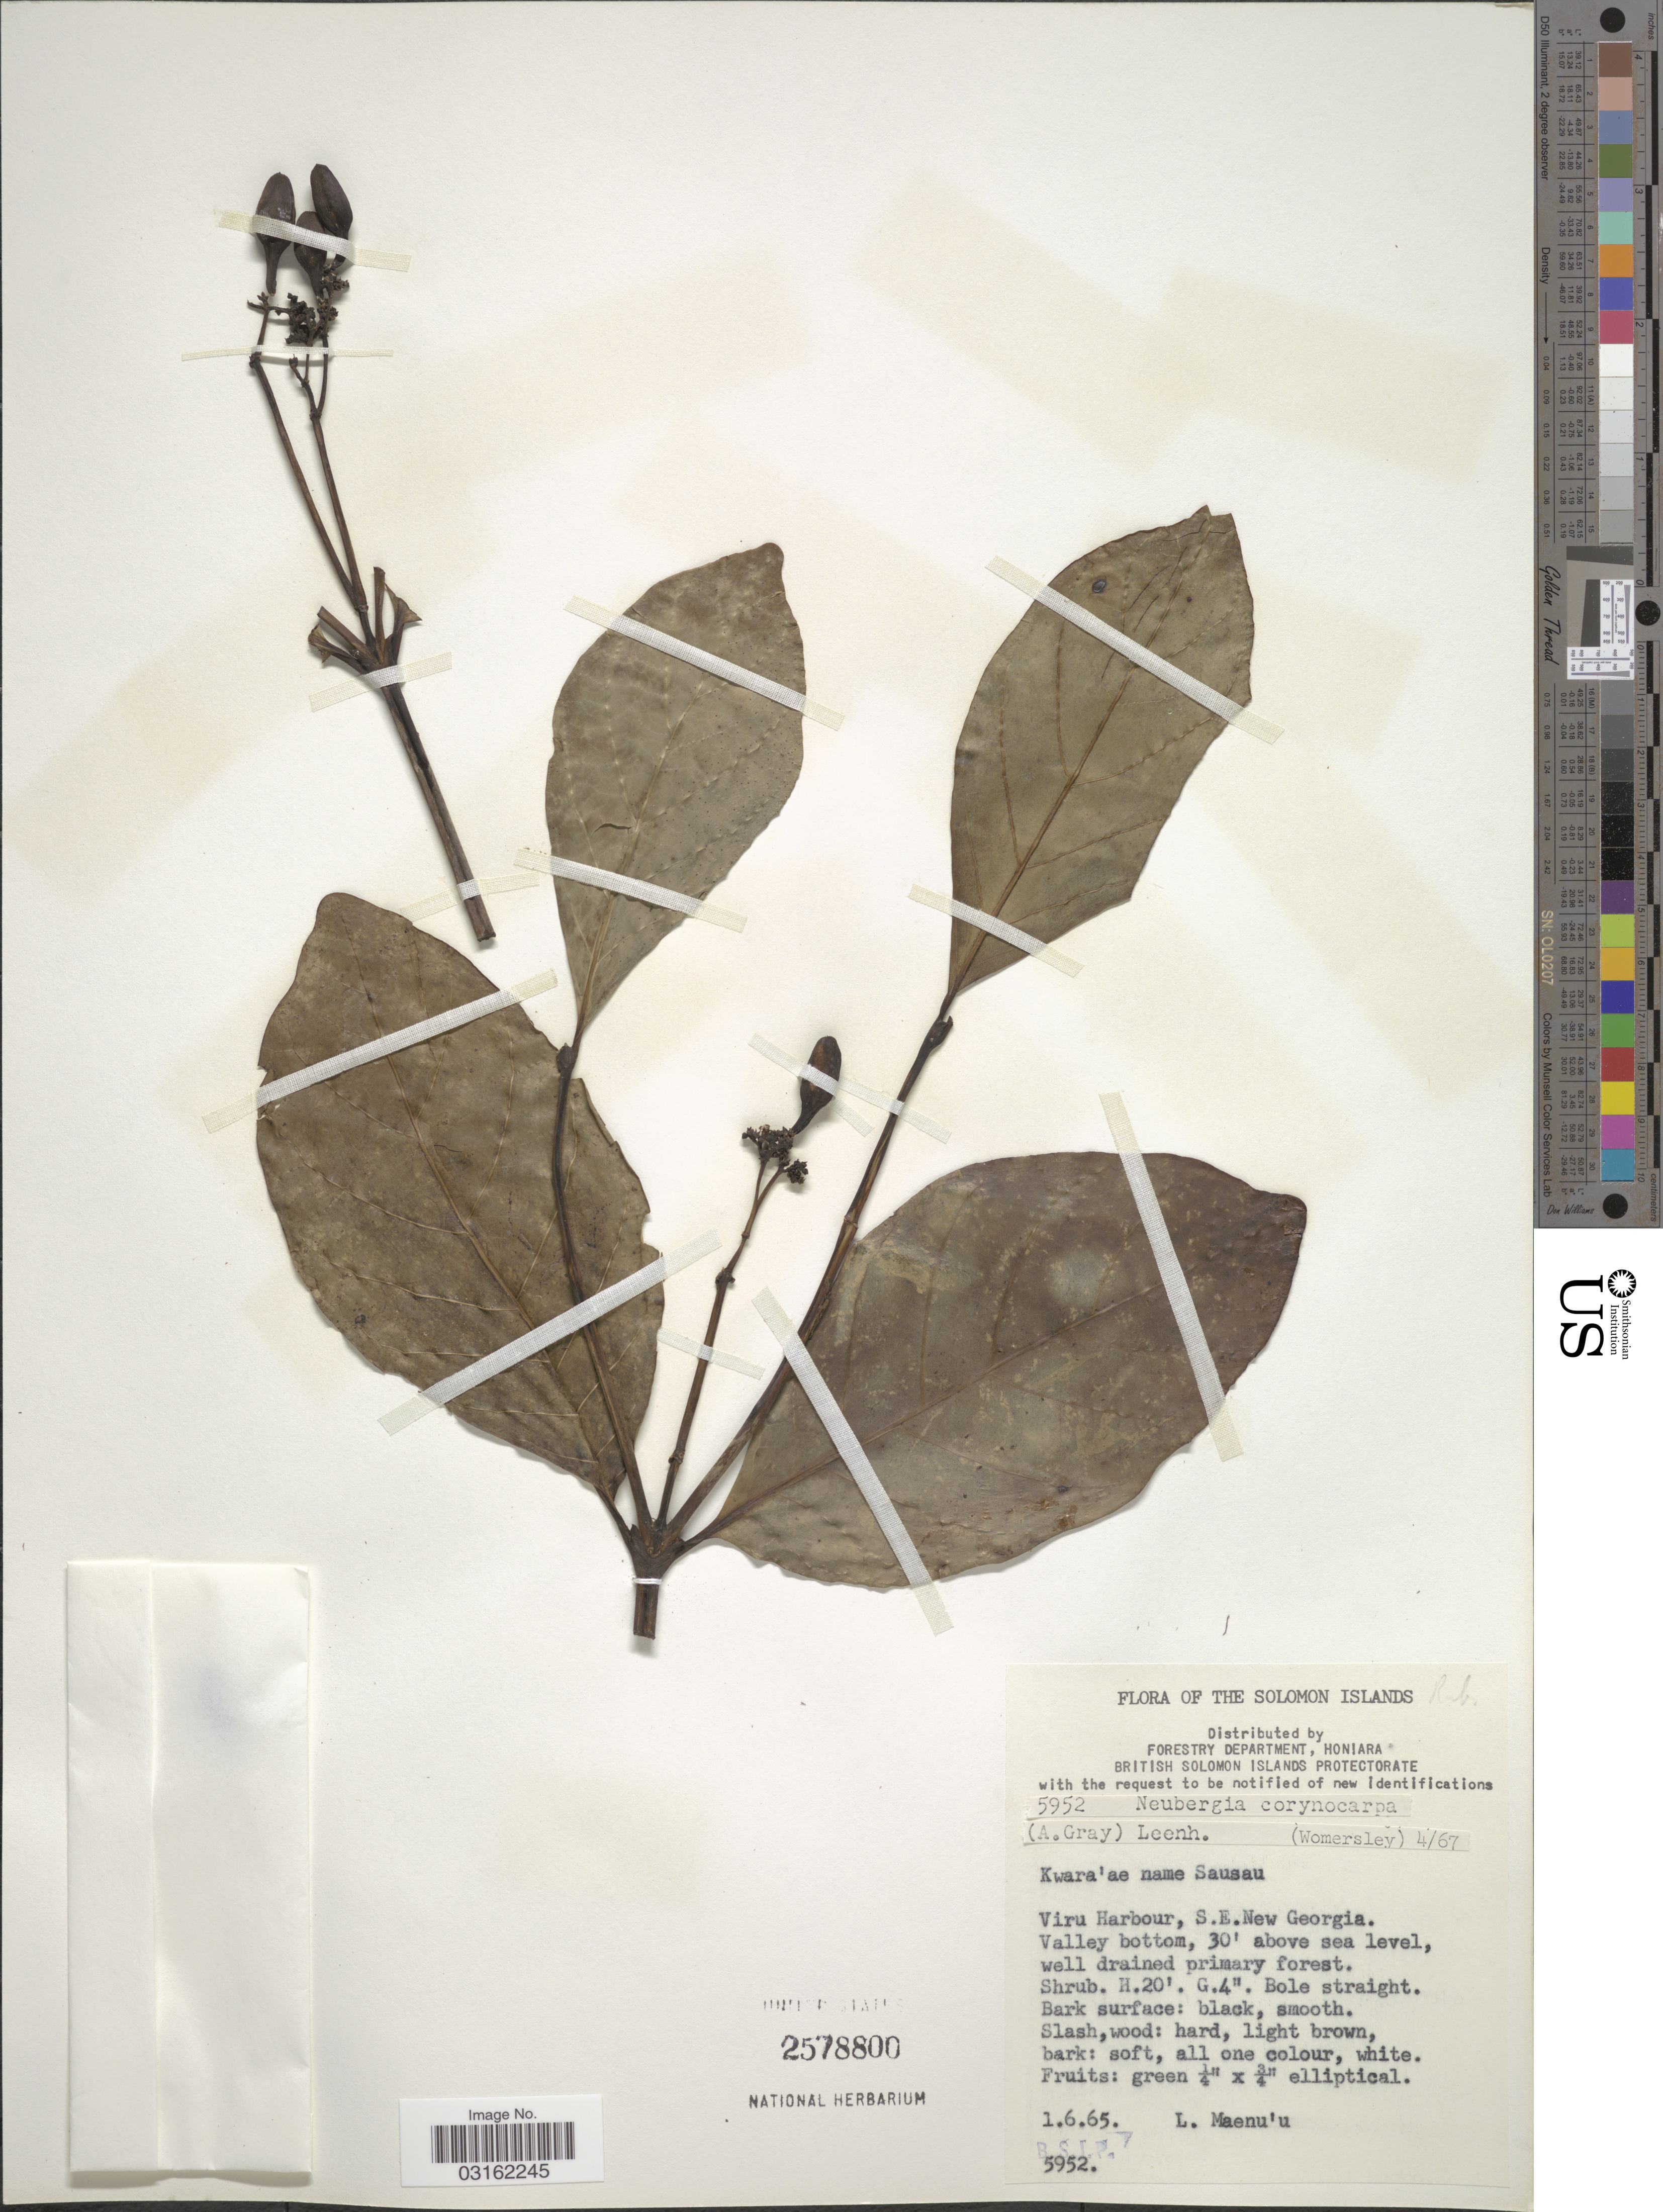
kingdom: Plantae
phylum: Tracheophyta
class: Magnoliopsida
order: Gentianales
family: Loganiaceae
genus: Neuburgia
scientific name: Neuburgia corynocarpa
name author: (A. Gray) Leenh.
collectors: L. Maenu'u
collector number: BSIP5952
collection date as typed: Transcribed d/m/y: 1/6/65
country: Solomon Islands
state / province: Solomon Islands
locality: Viru Harbour, S.E. New Georgia. Valley bottom.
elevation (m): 9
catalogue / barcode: US 2578800